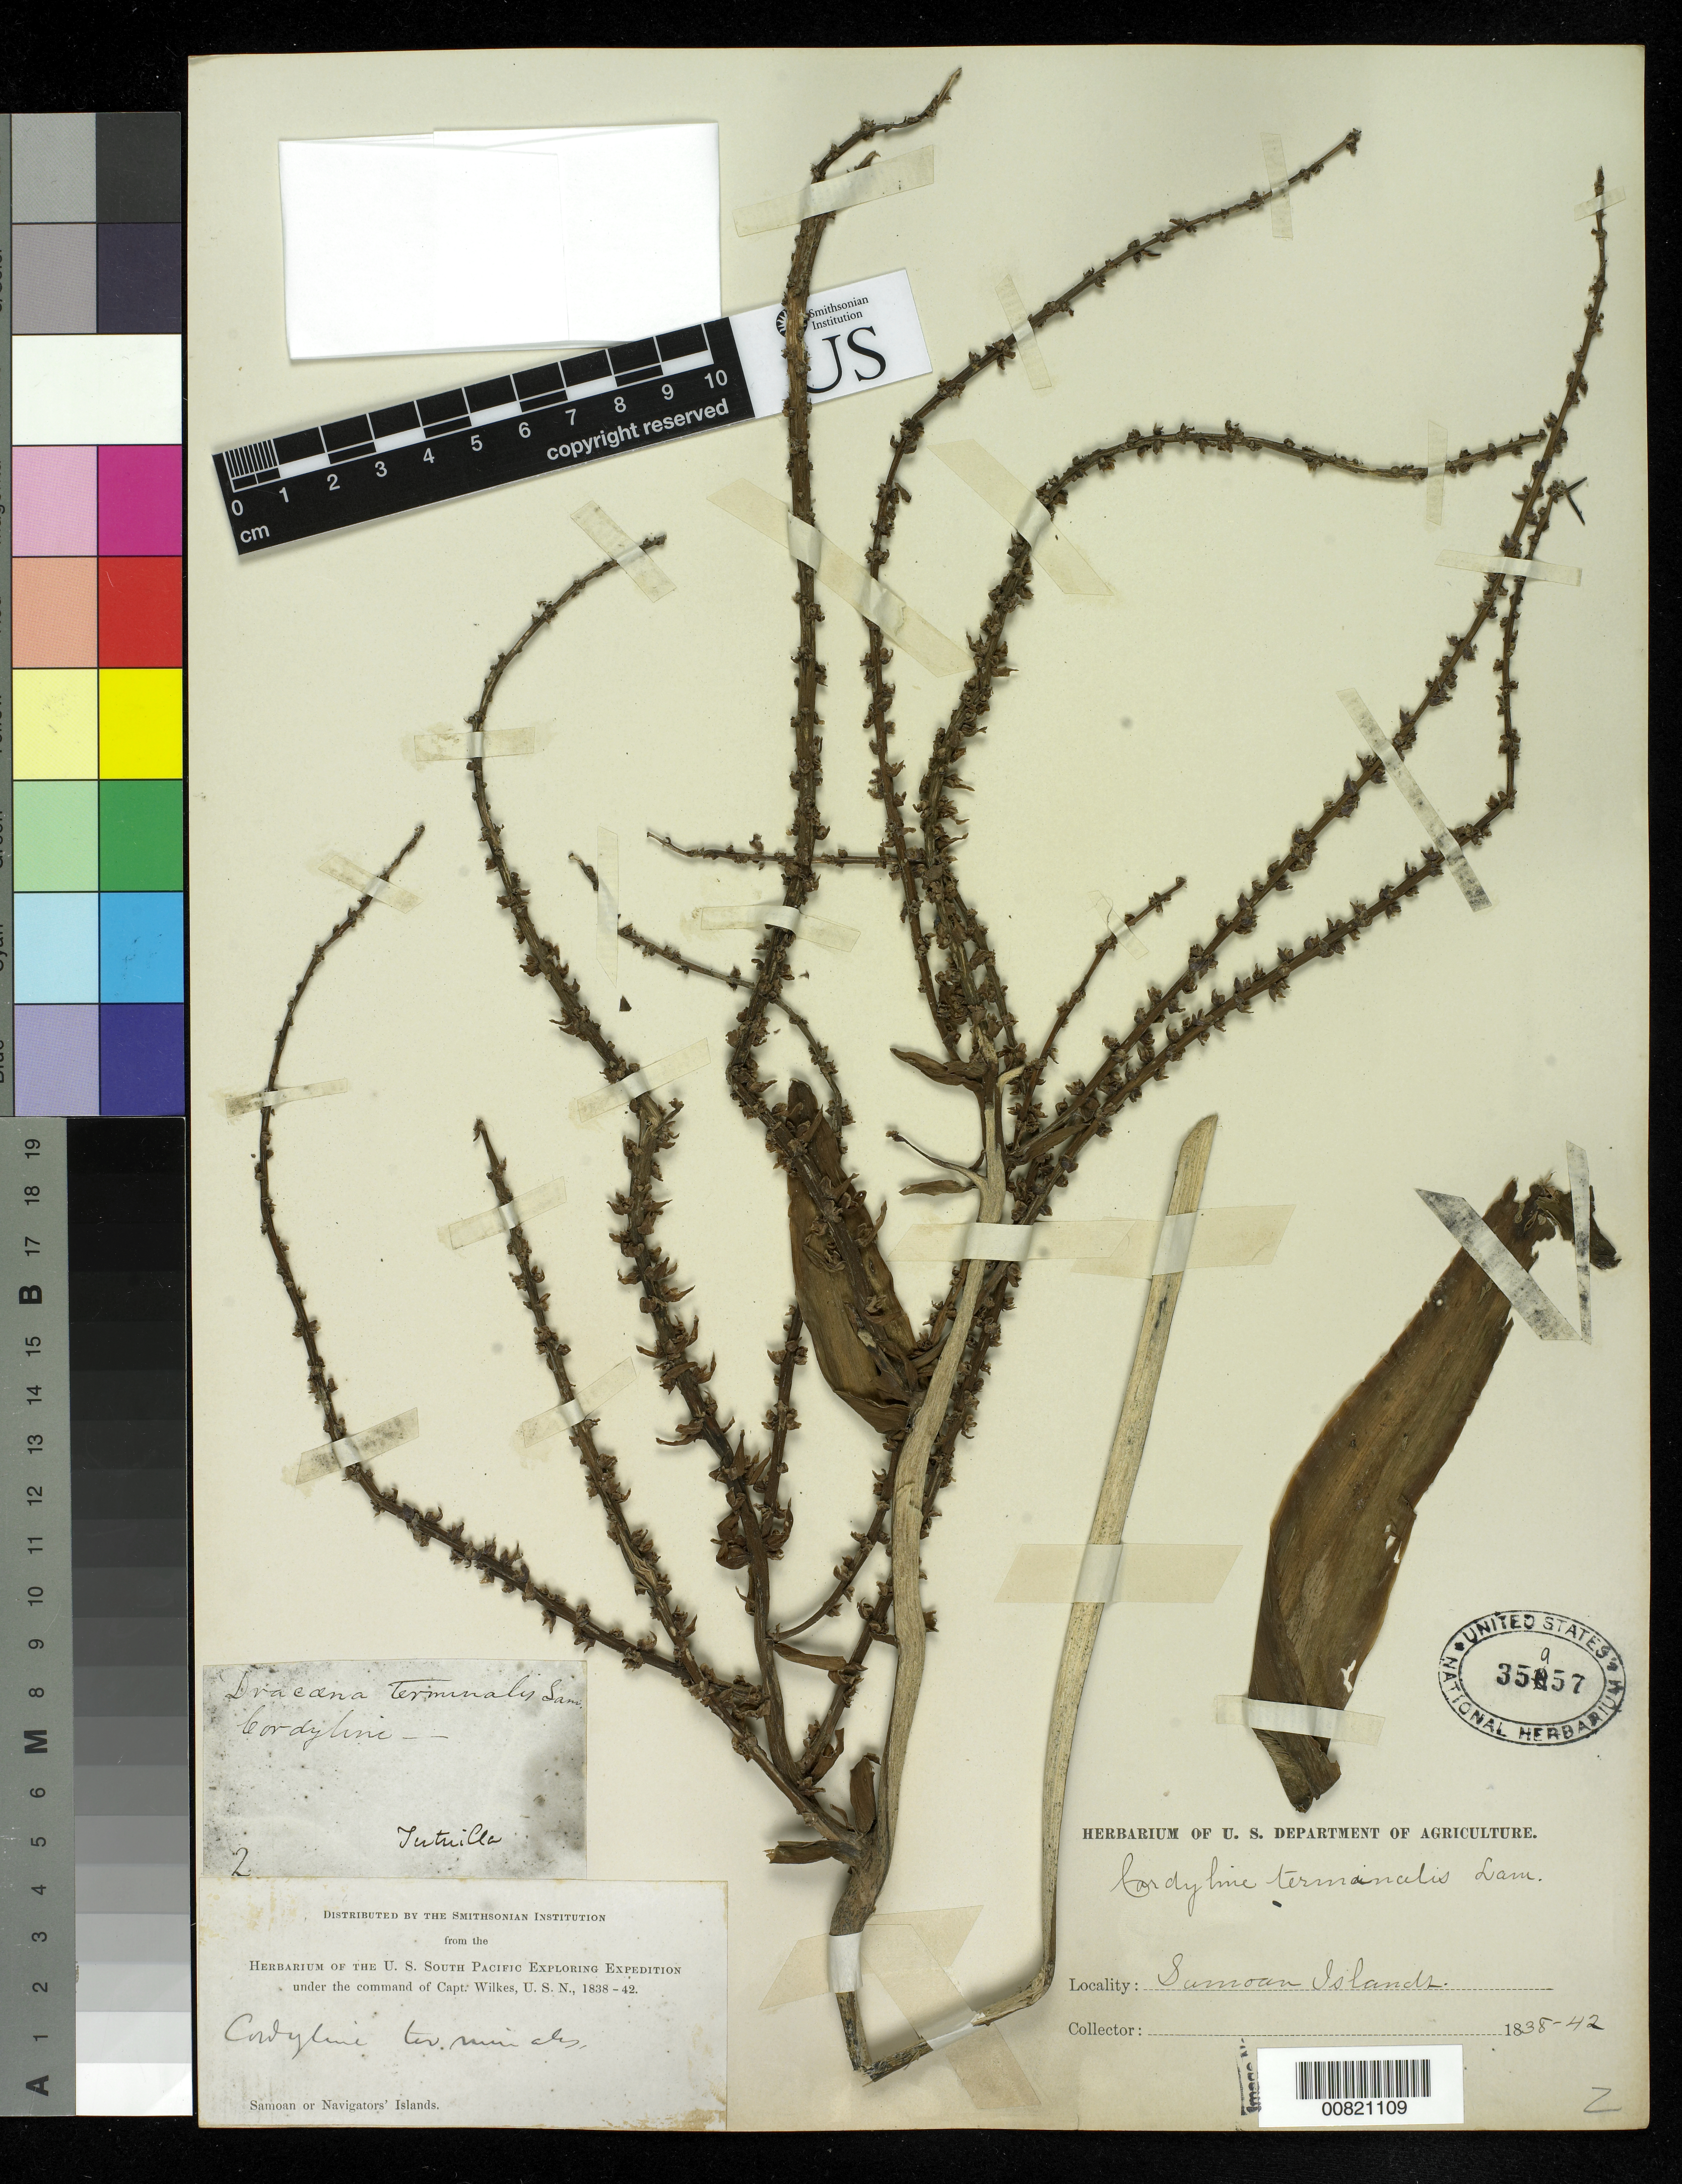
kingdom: Plantae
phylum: Tracheophyta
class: Liliopsida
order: Asparagales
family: Asparagaceae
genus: Cordyline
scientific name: Cordyline terminalis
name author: (L.) Kunth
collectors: Wilkes Explor. Exped.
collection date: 1838/1842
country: American Samoa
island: Tutua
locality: Samoan to Navigator's Islands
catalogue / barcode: US 35957